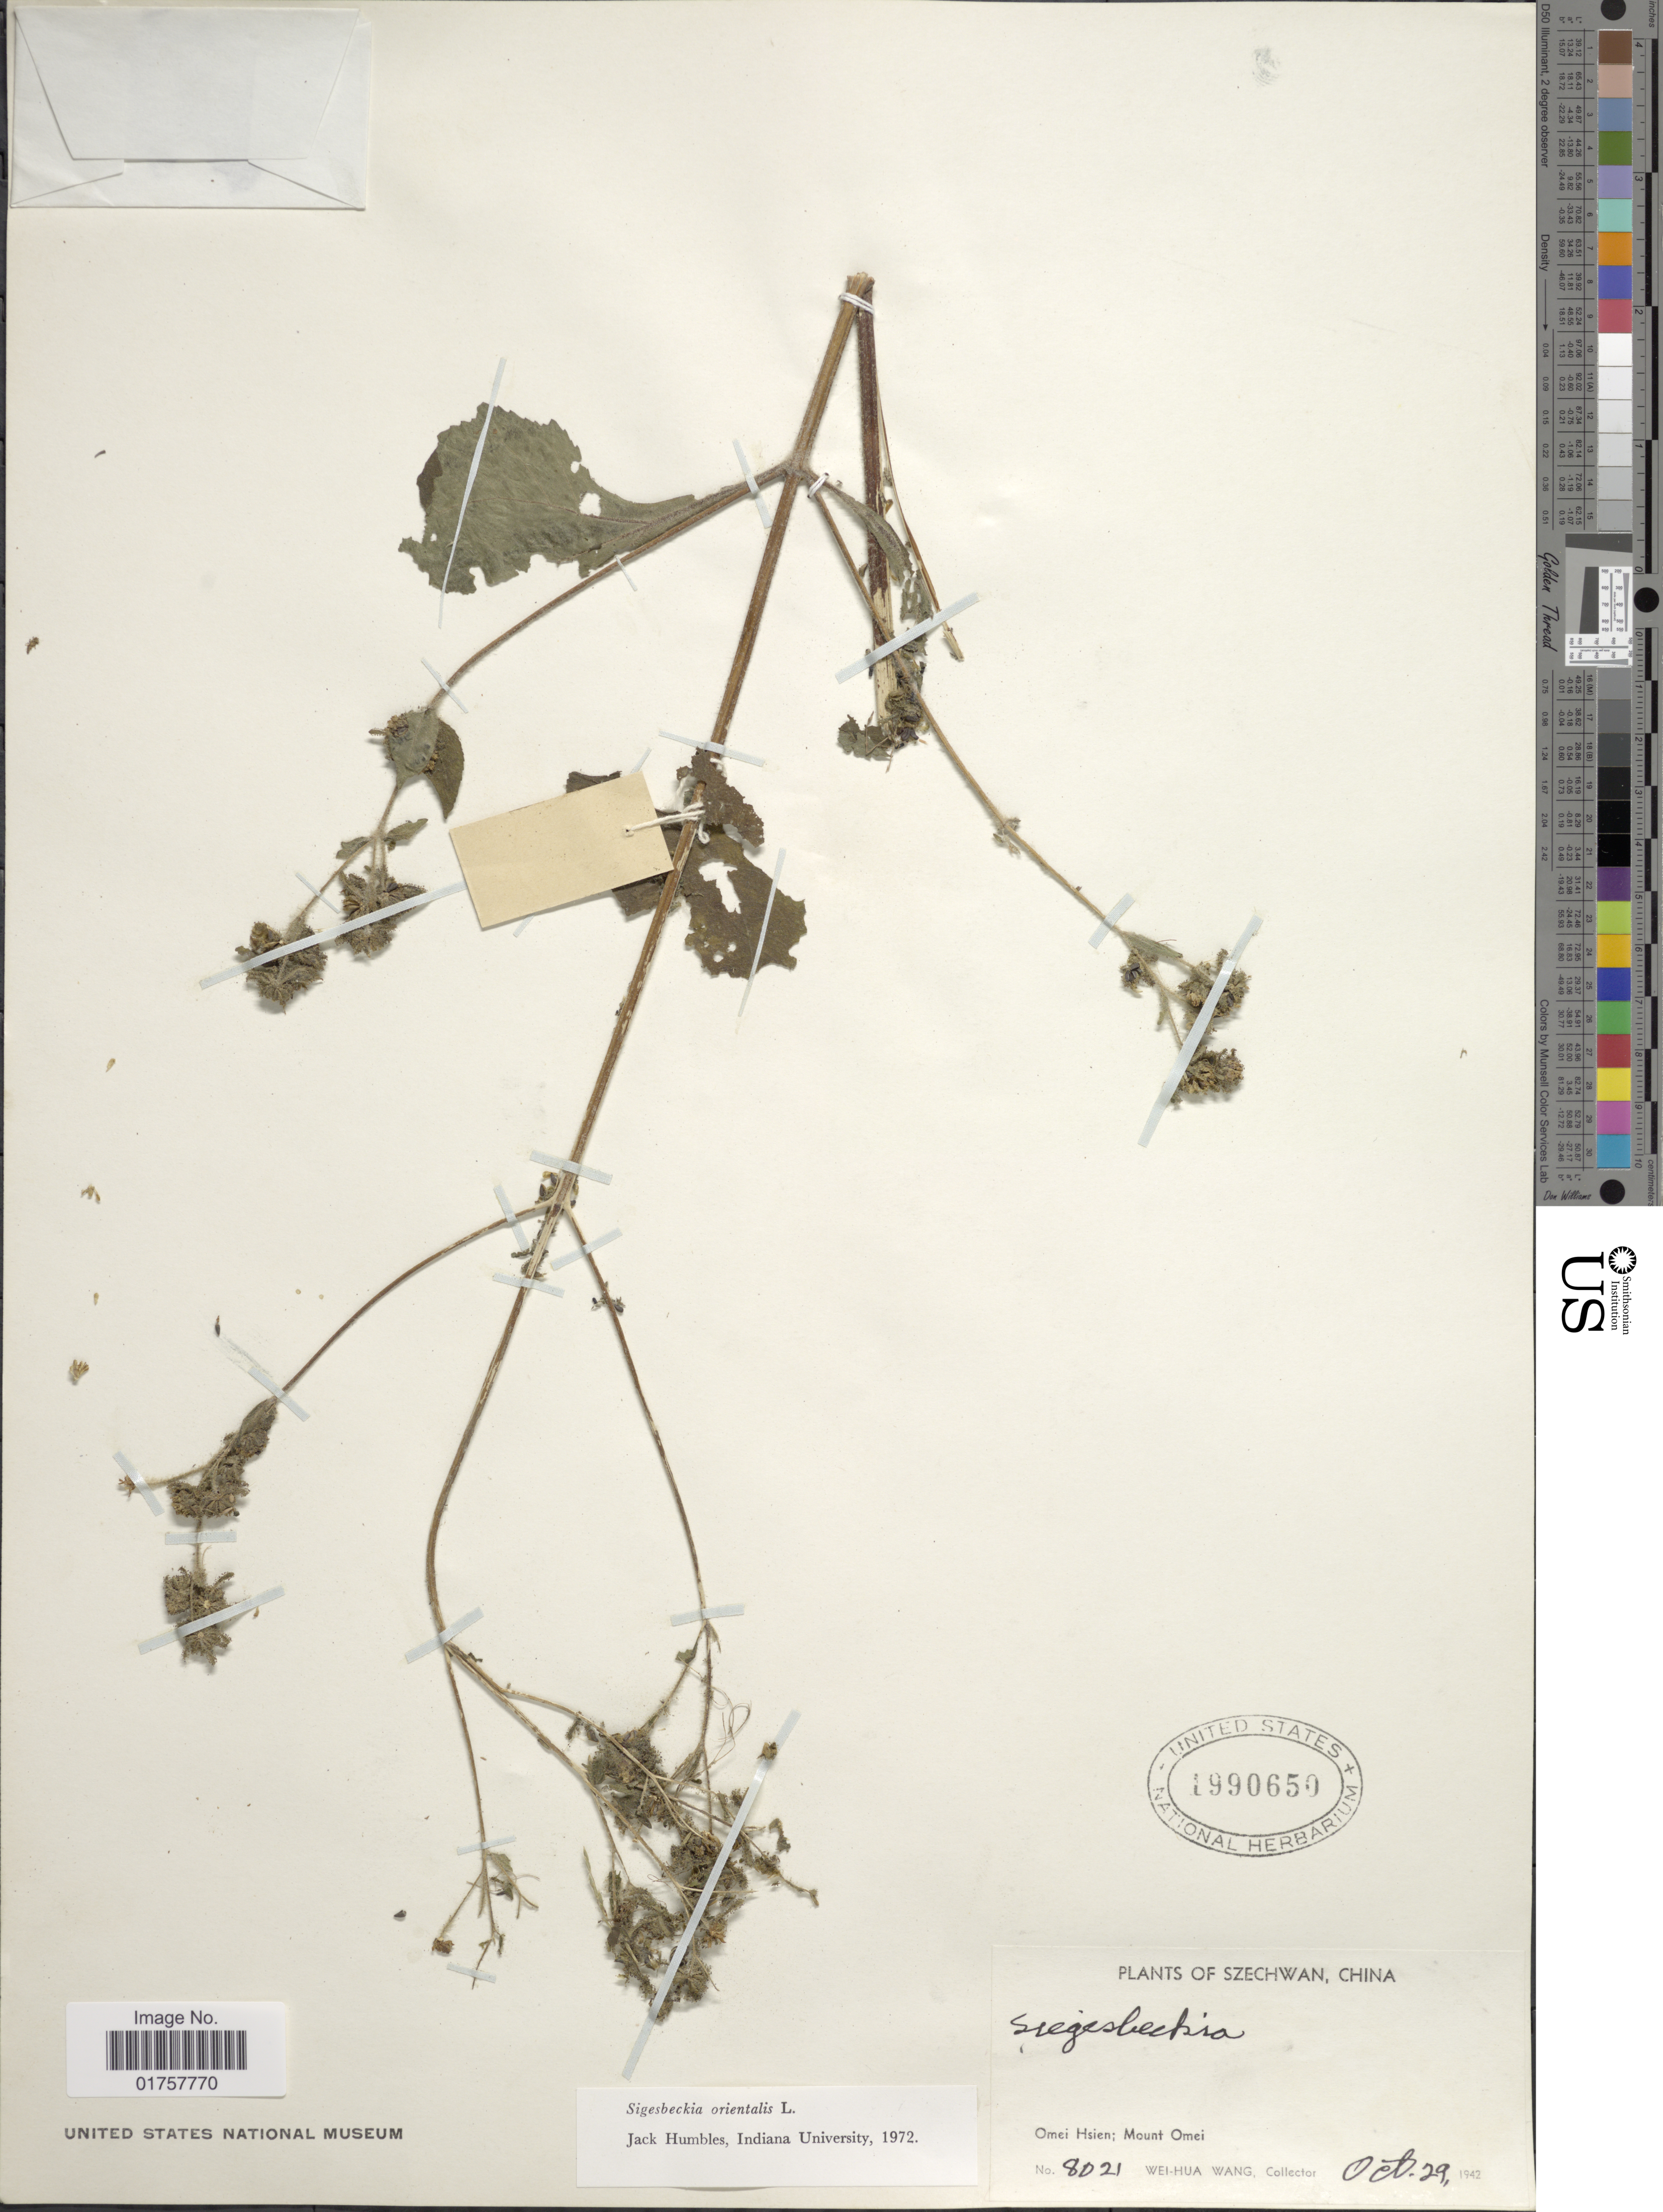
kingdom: Plantae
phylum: Tracheophyta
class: Magnoliopsida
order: Asterales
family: Asteraceae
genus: Sigesbeckia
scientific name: Sigesbeckia orientalis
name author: L.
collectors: W. Wang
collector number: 8021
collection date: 1942-10-29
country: China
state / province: Sichuan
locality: Szechwan. Omei Hsien; Mount Omei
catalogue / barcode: US 1990659